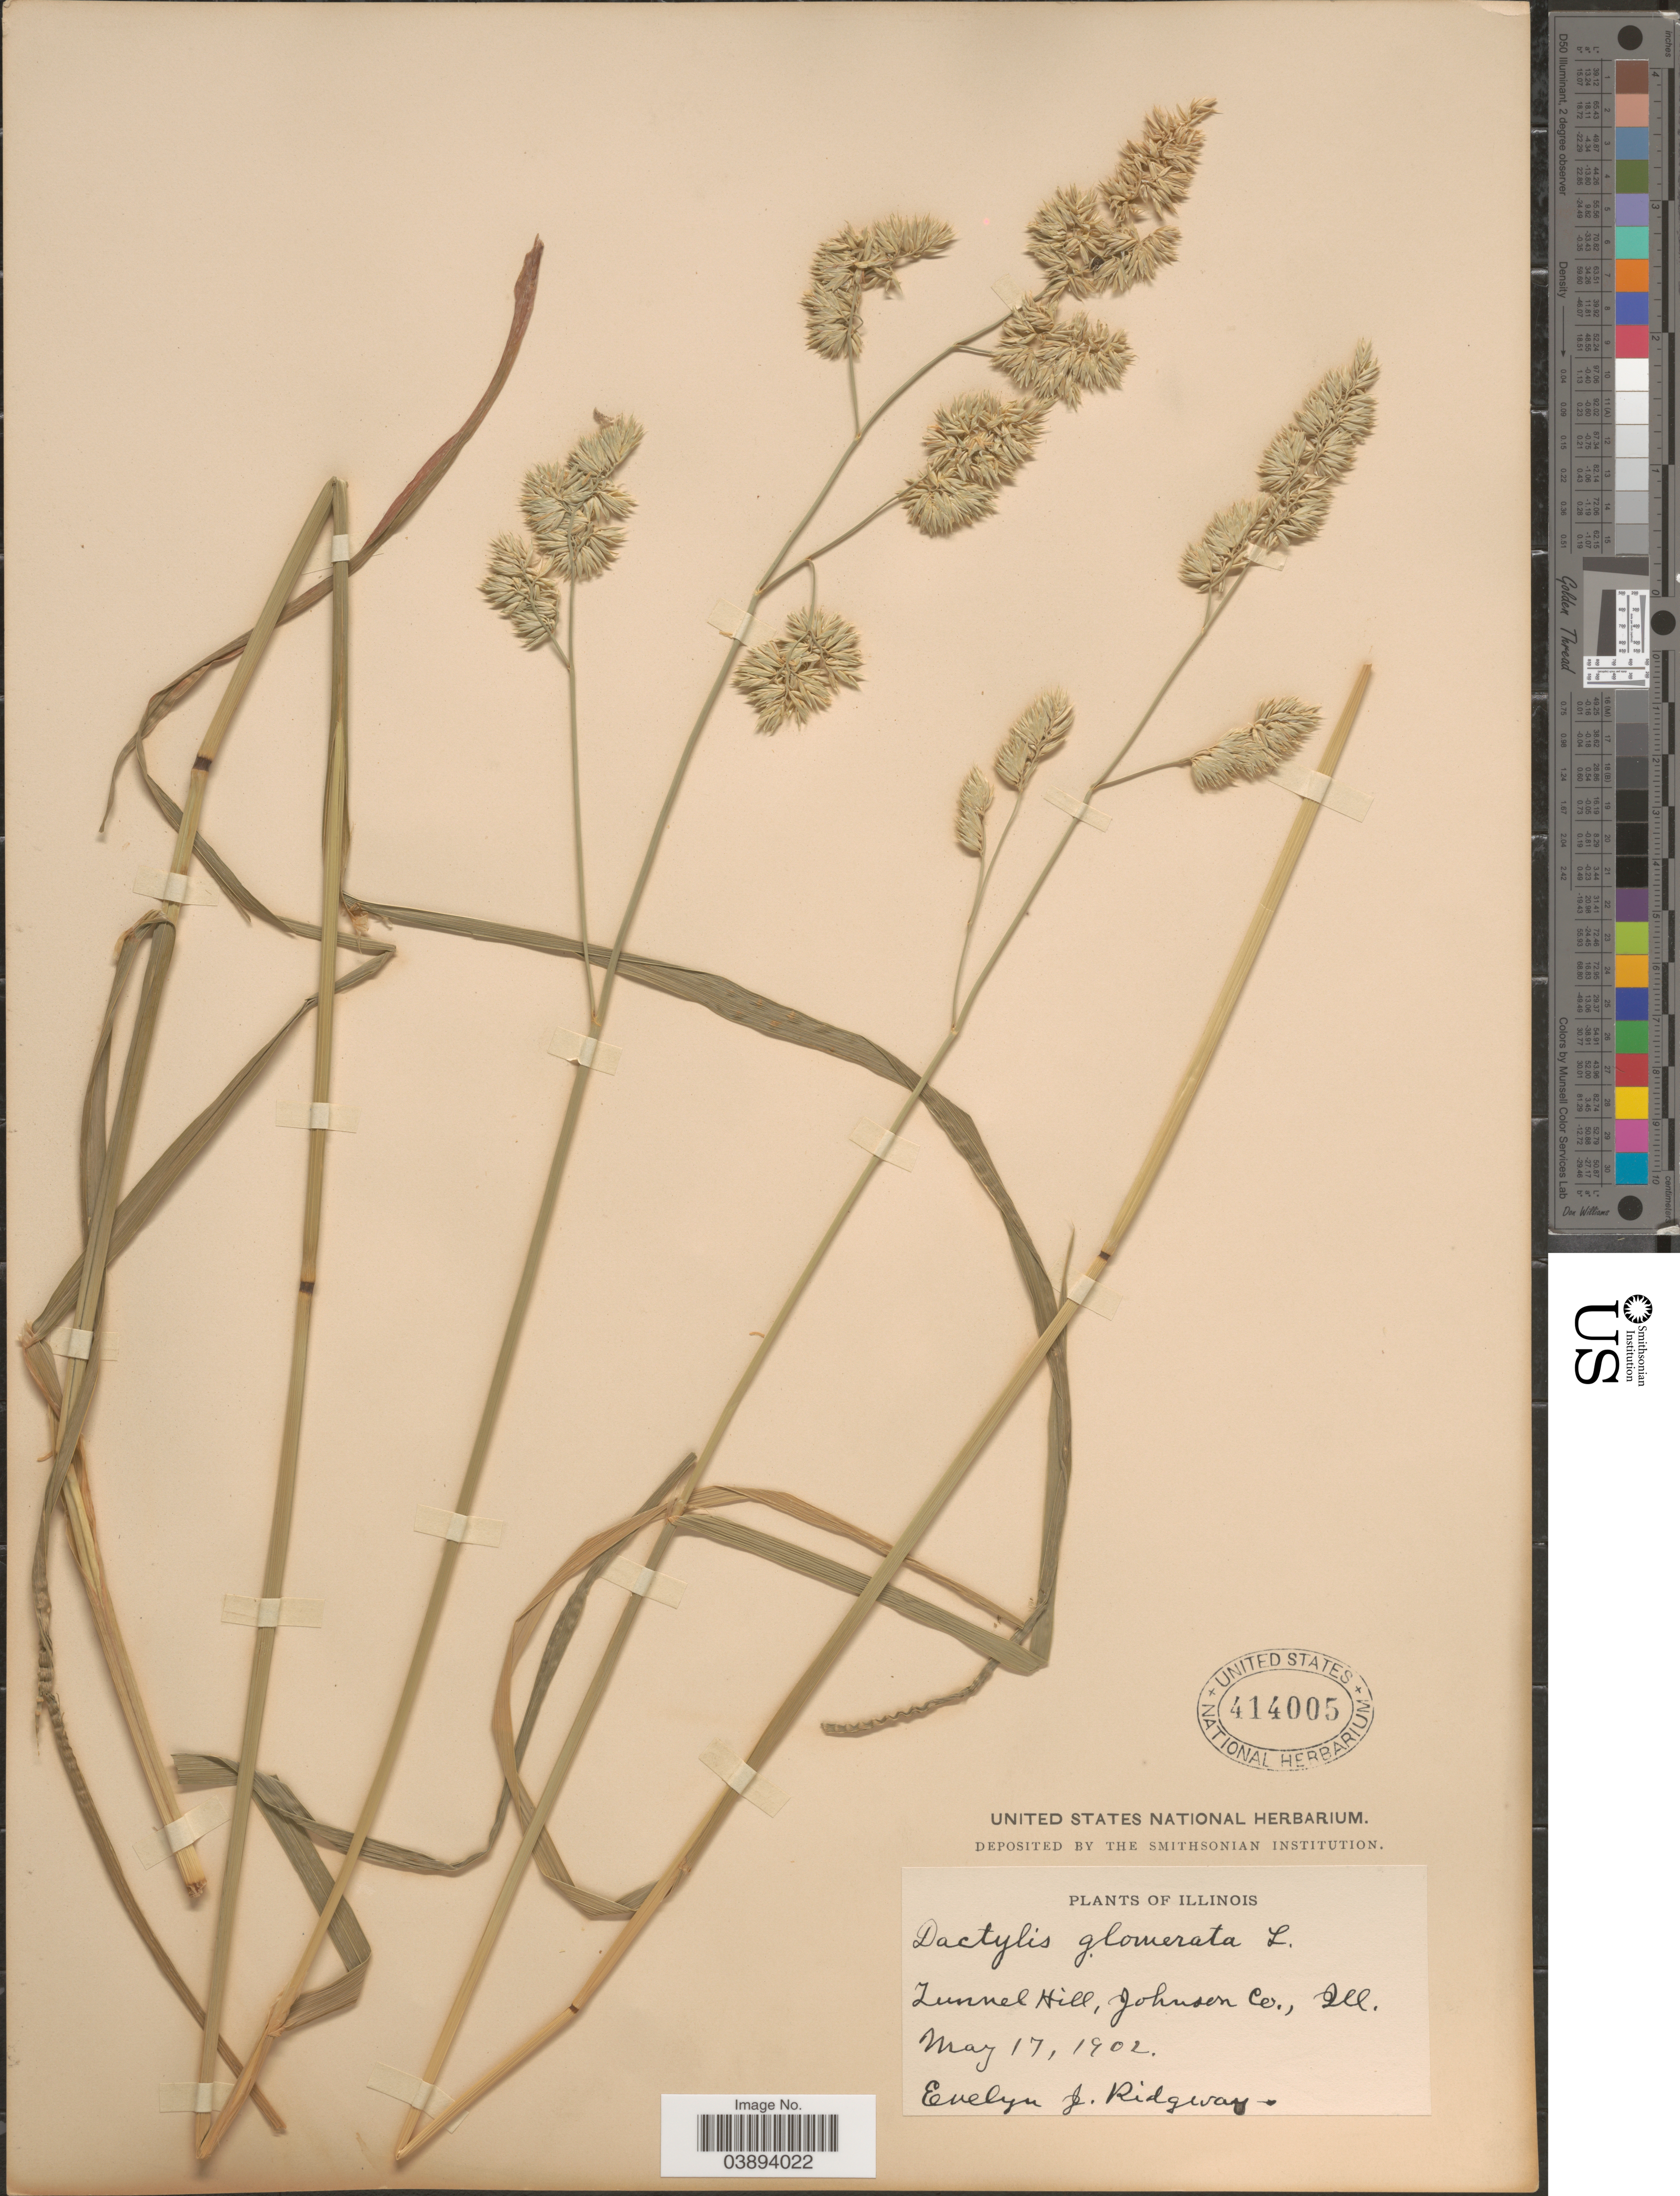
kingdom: Plantae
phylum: Tracheophyta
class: Liliopsida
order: Poales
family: Poaceae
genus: Dactylis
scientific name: Dactylis glomerata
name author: L.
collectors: E. Ridgway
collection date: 1902-05-17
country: United States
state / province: Illinois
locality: Tunnel Hill, Johnson Co.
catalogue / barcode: US 414005